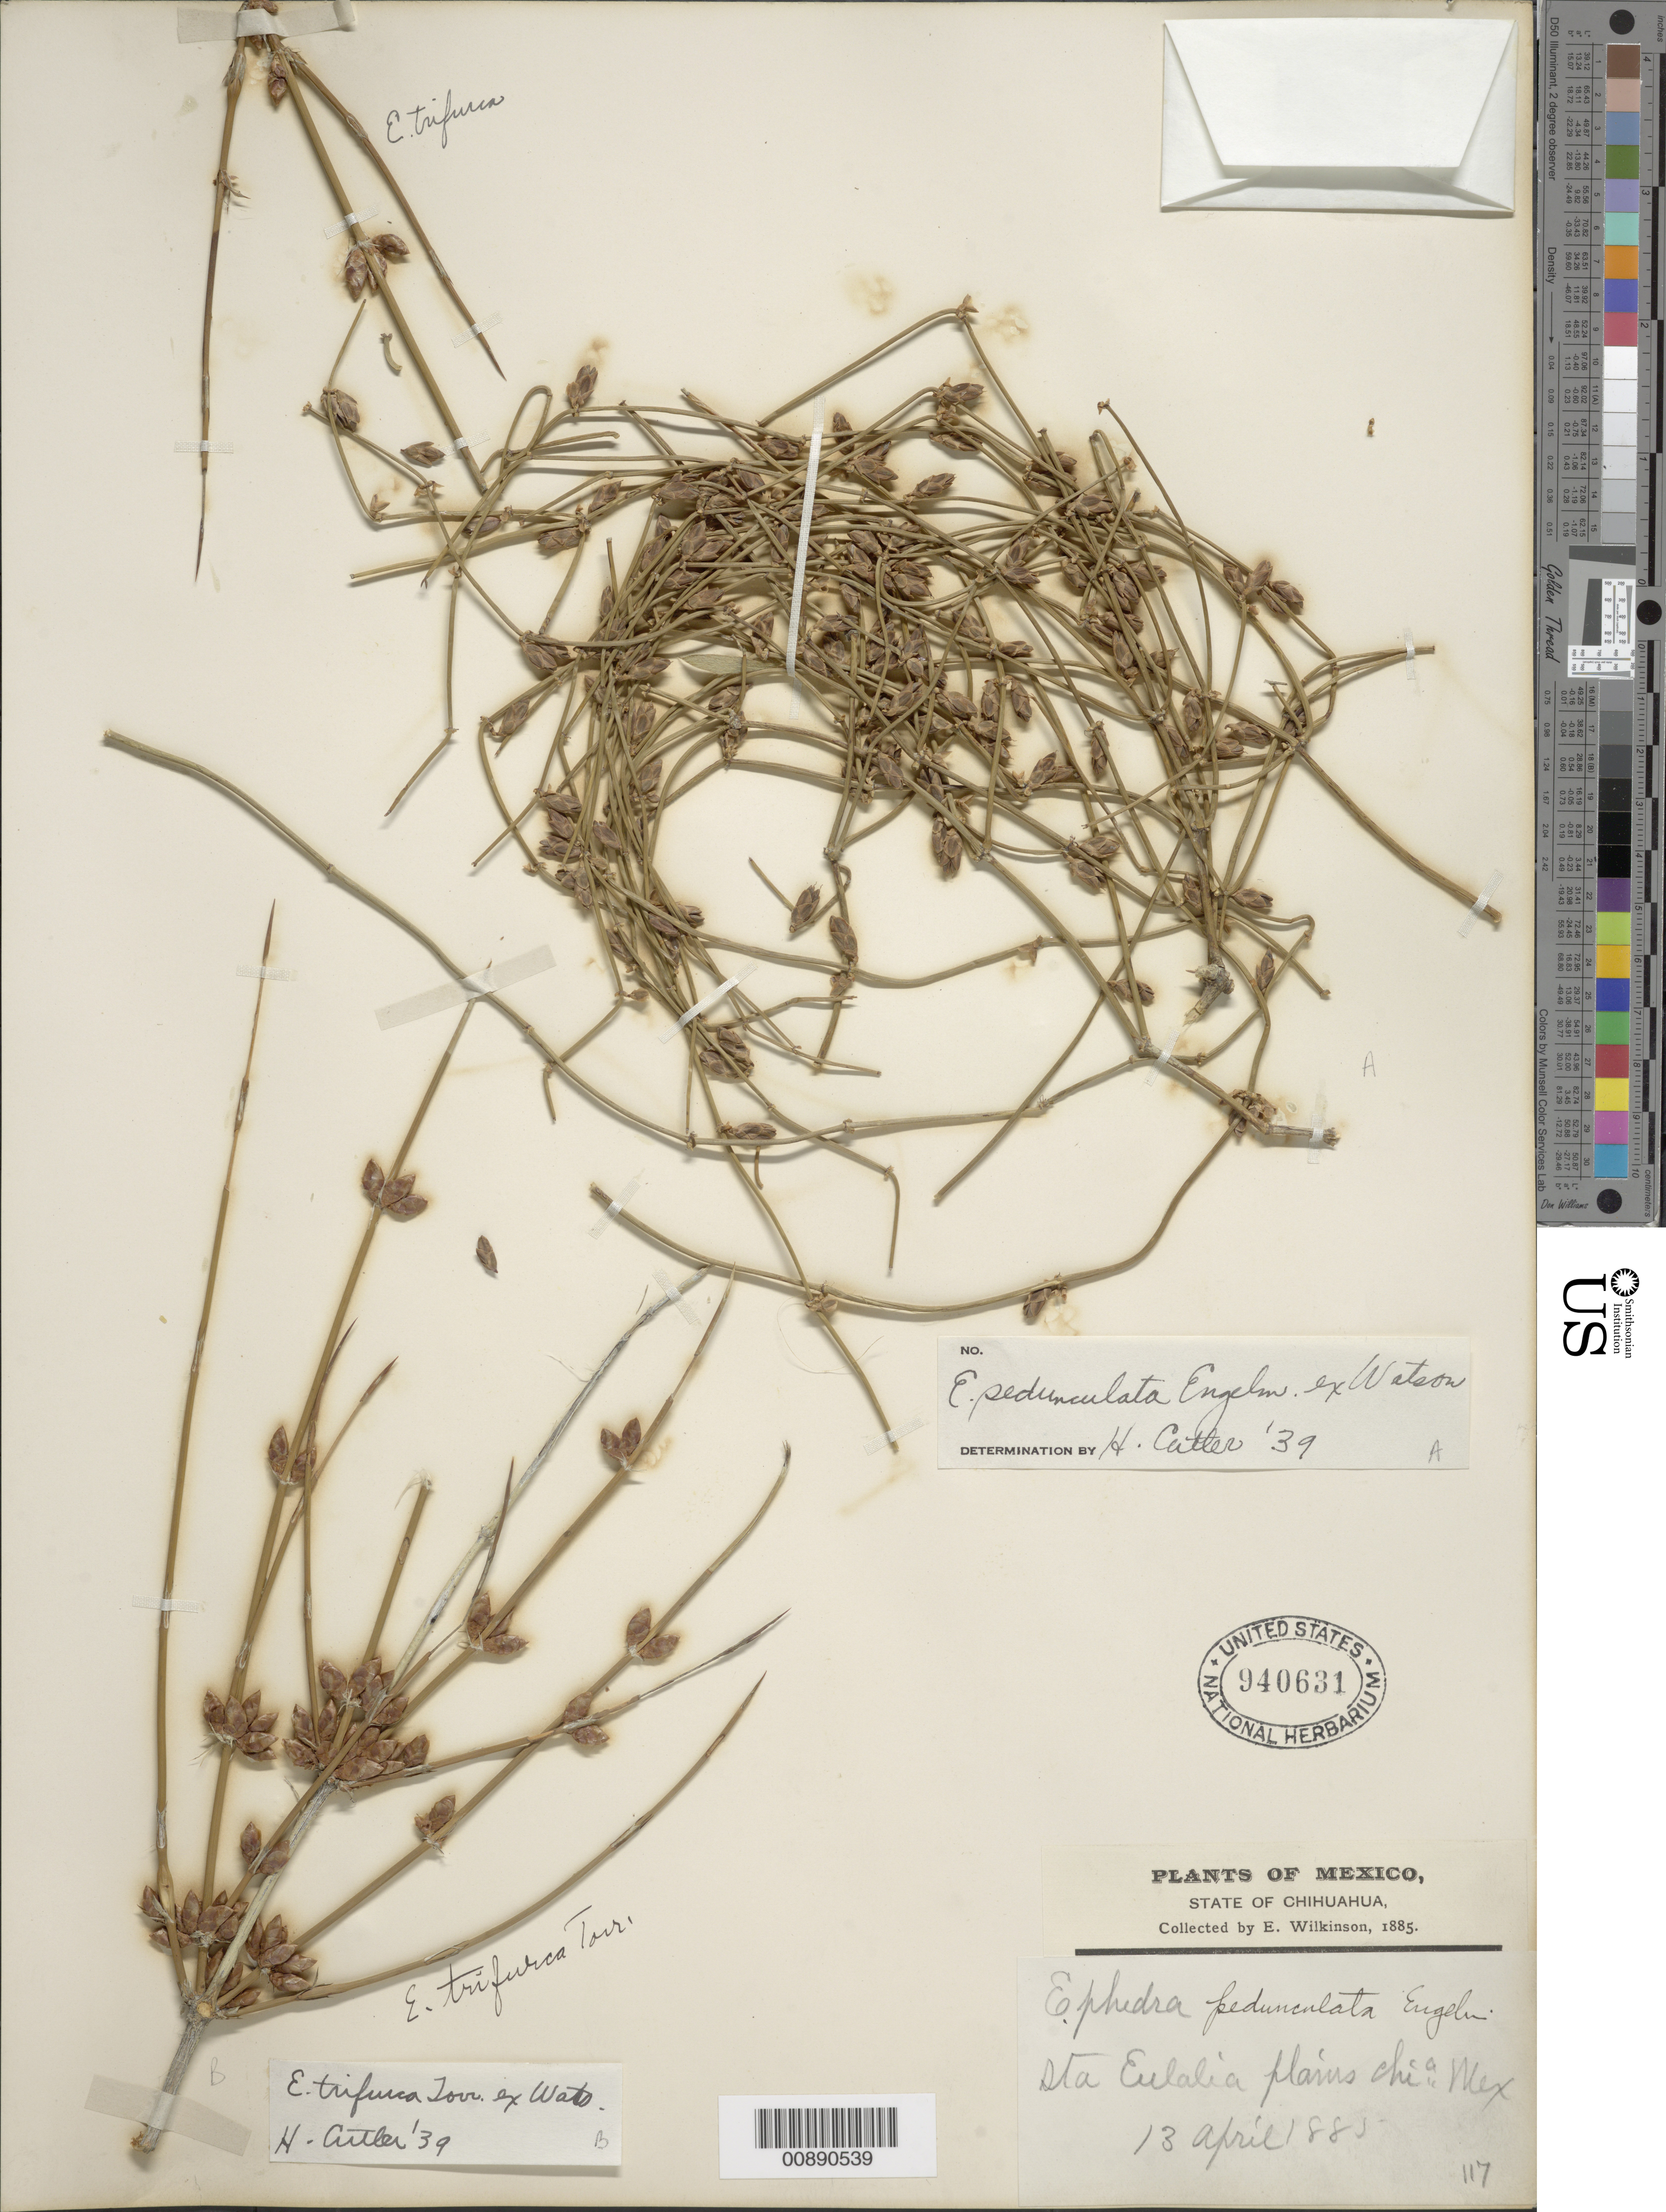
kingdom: Plantae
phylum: Tracheophyta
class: Gnetopsida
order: Ephedrales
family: Ephedraceae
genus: Ephedra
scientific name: Ephedra pedunculata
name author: Engelm. ex S. Watson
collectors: E. Wilkinson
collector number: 117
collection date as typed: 13 Apr 1885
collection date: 1885-04-13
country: Mexico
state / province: Chihuahua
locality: Sta. Eulalia plains, Chihuahua.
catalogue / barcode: US 940631